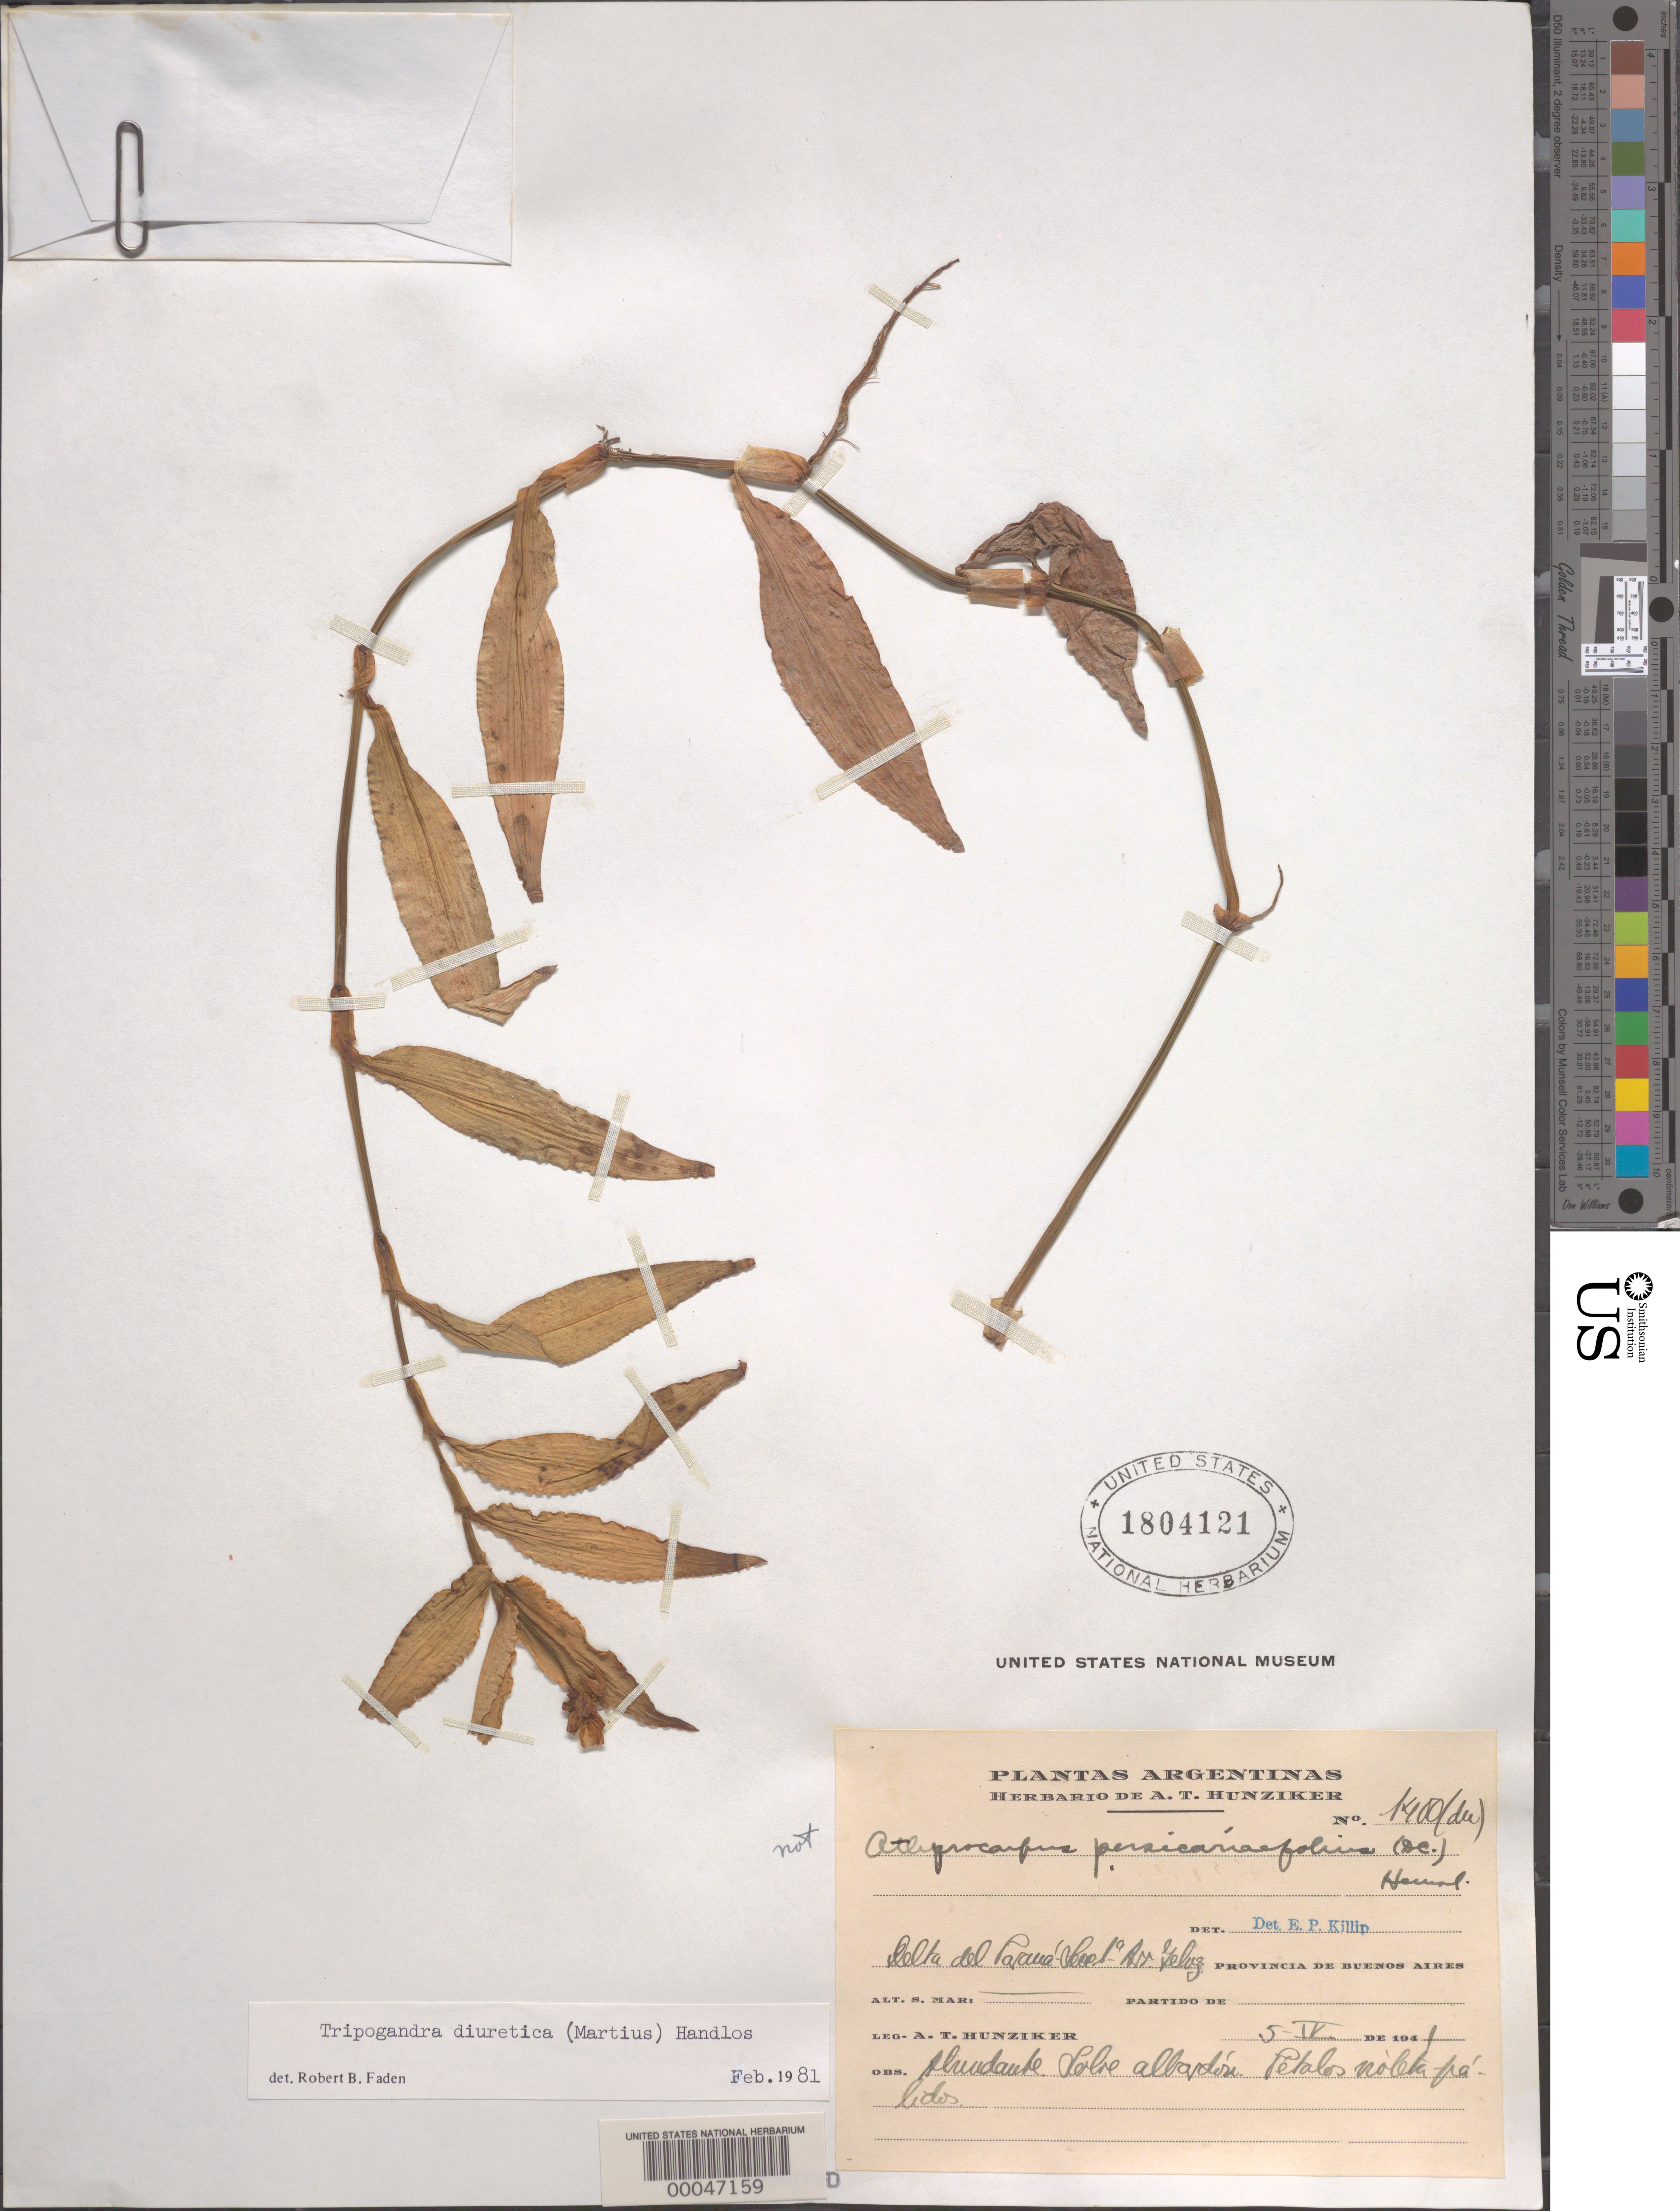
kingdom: Plantae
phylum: Tracheophyta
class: Liliopsida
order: Commelinales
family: Commelinaceae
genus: Tripogandra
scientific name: Tripogandra diuretica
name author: (Mart.) Handlos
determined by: Faden, Robert B., (US), Smithsonian Institution - National Museum of Natural History (UNITED STATES)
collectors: A. T. Hunziker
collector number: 1400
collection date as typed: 05 Apr 1941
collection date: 1941-04-05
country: Argentina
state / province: Buenos Aires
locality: Delta del Parana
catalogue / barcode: US 1804121